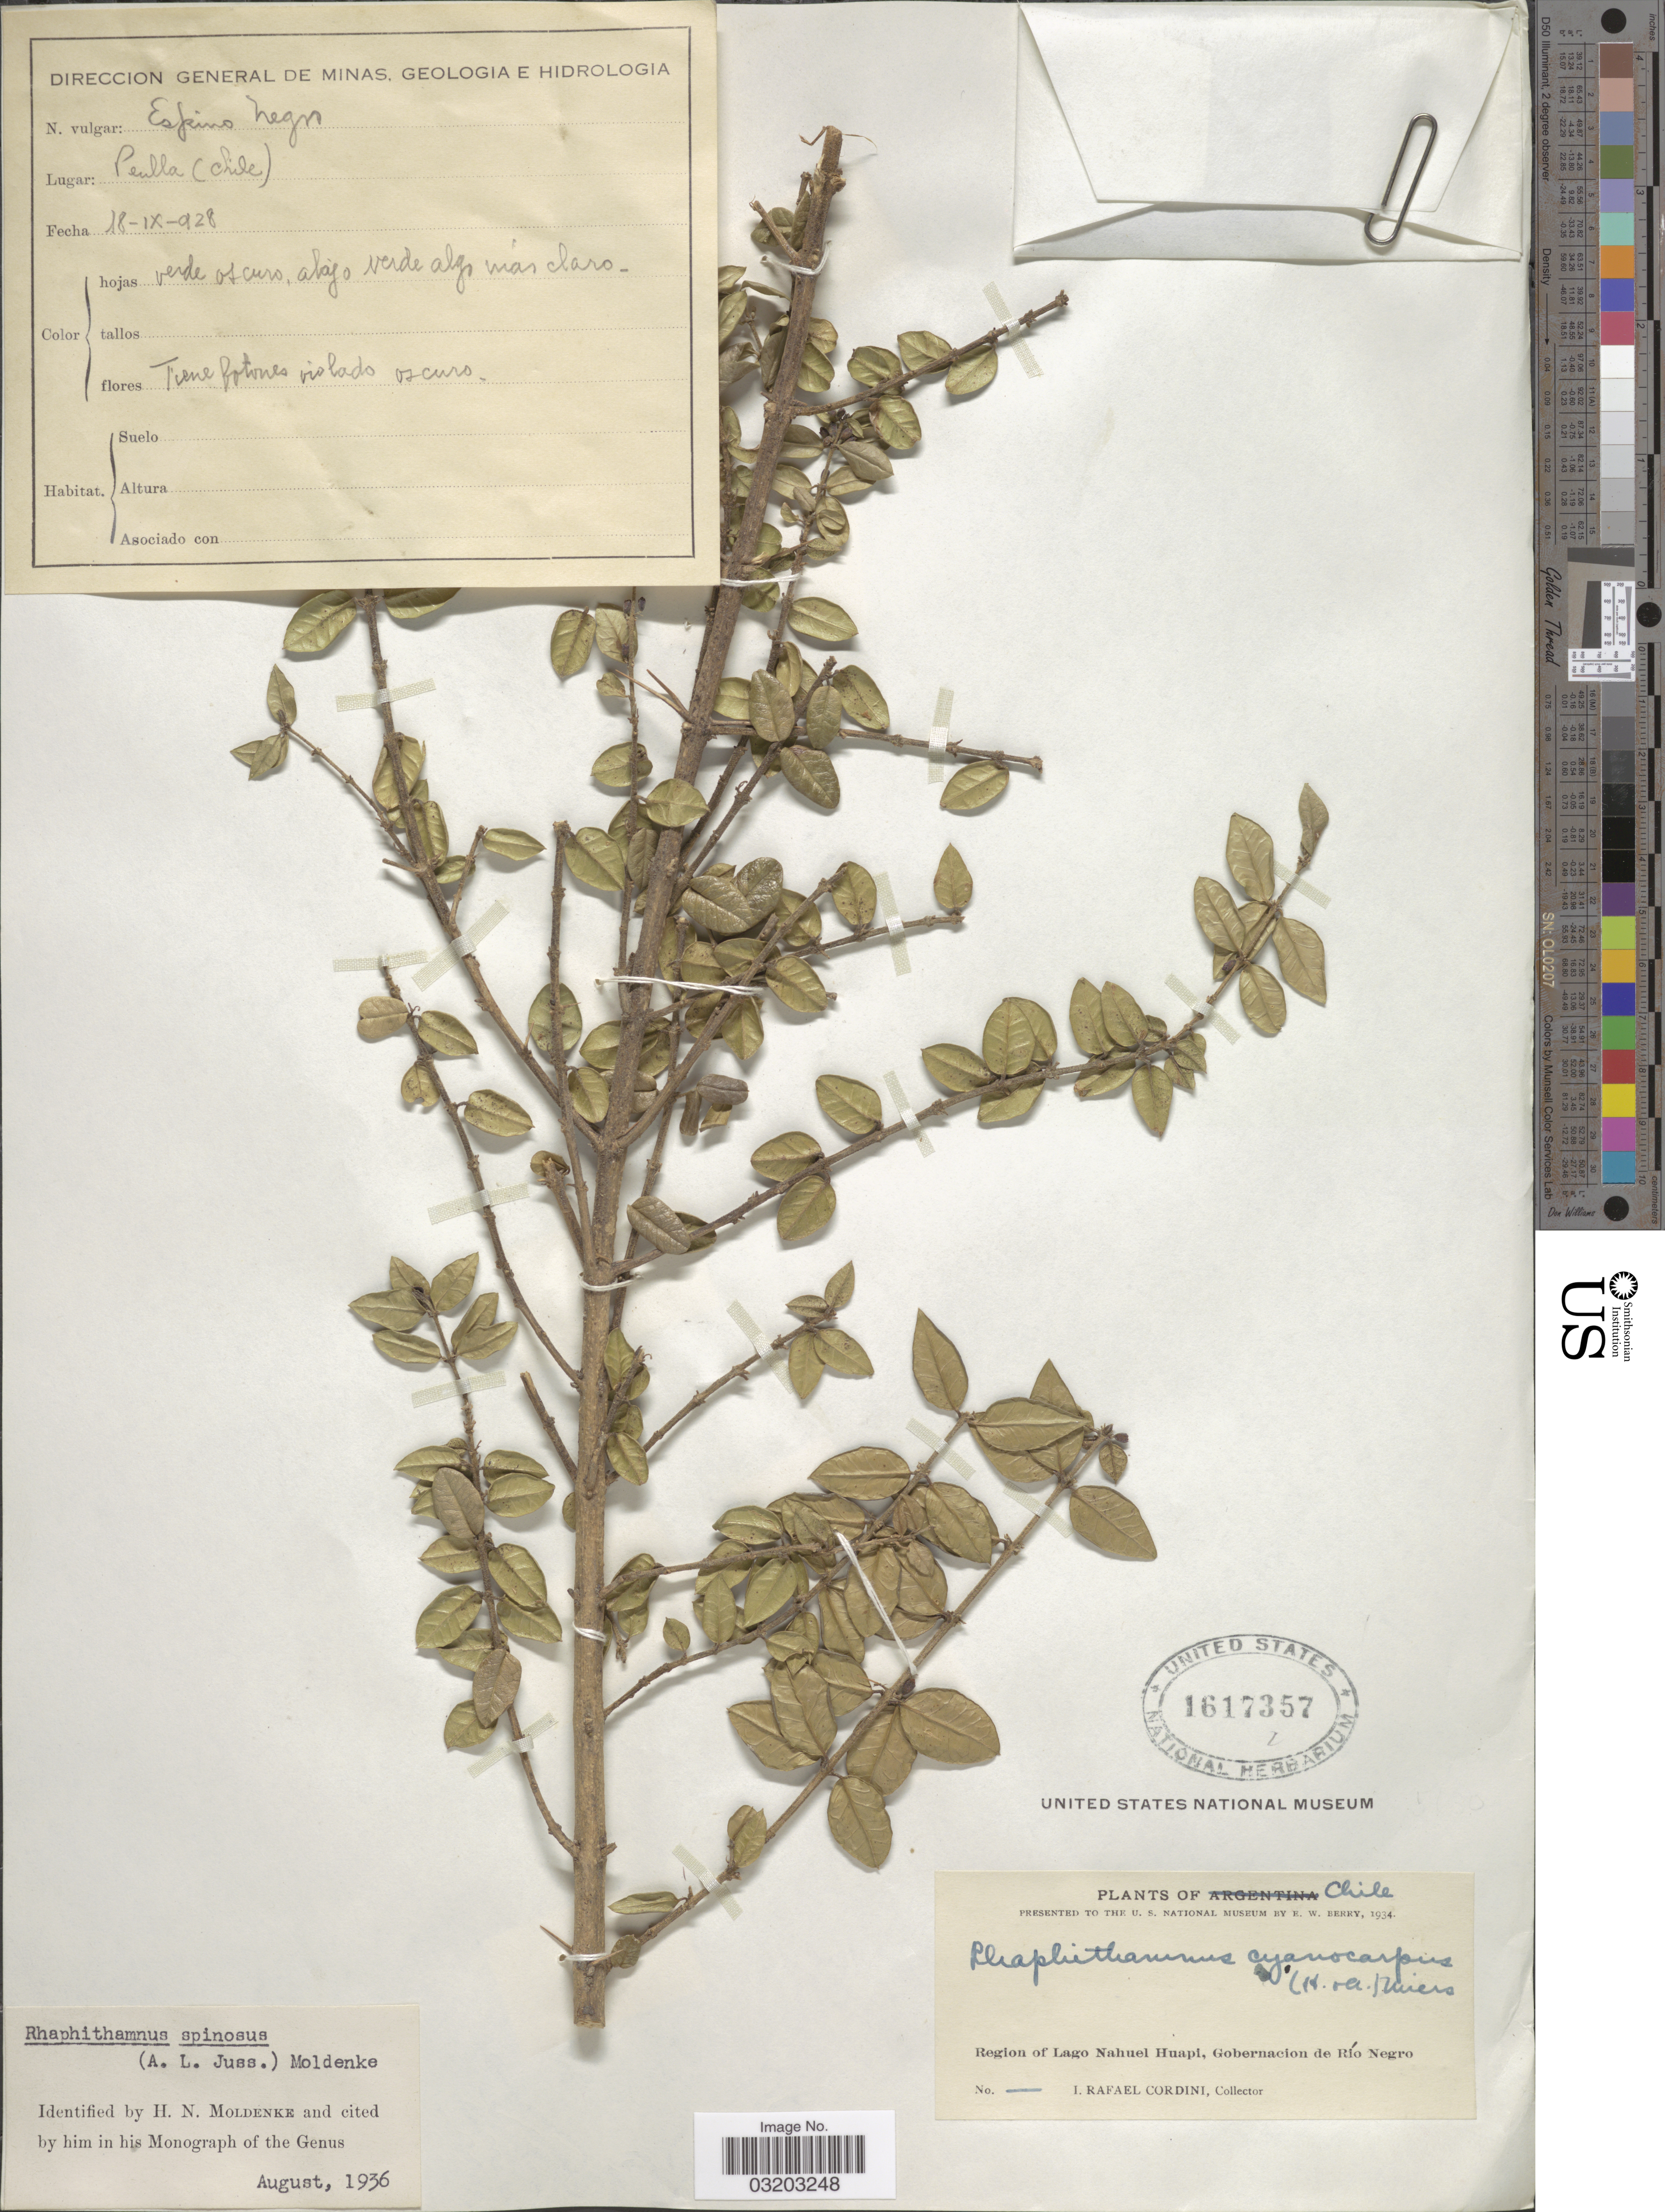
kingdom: Plantae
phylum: Tracheophyta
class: Magnoliopsida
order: Lamiales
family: Verbenaceae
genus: Rhaphithamnus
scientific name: Rhaphithamnus spinosus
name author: (Juss.) Moldenke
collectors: I. Cordini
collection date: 1928-09-18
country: Chile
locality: Region of Lago Nahuel Huapi, Gobernacion de Río Negro.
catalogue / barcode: US 1617357